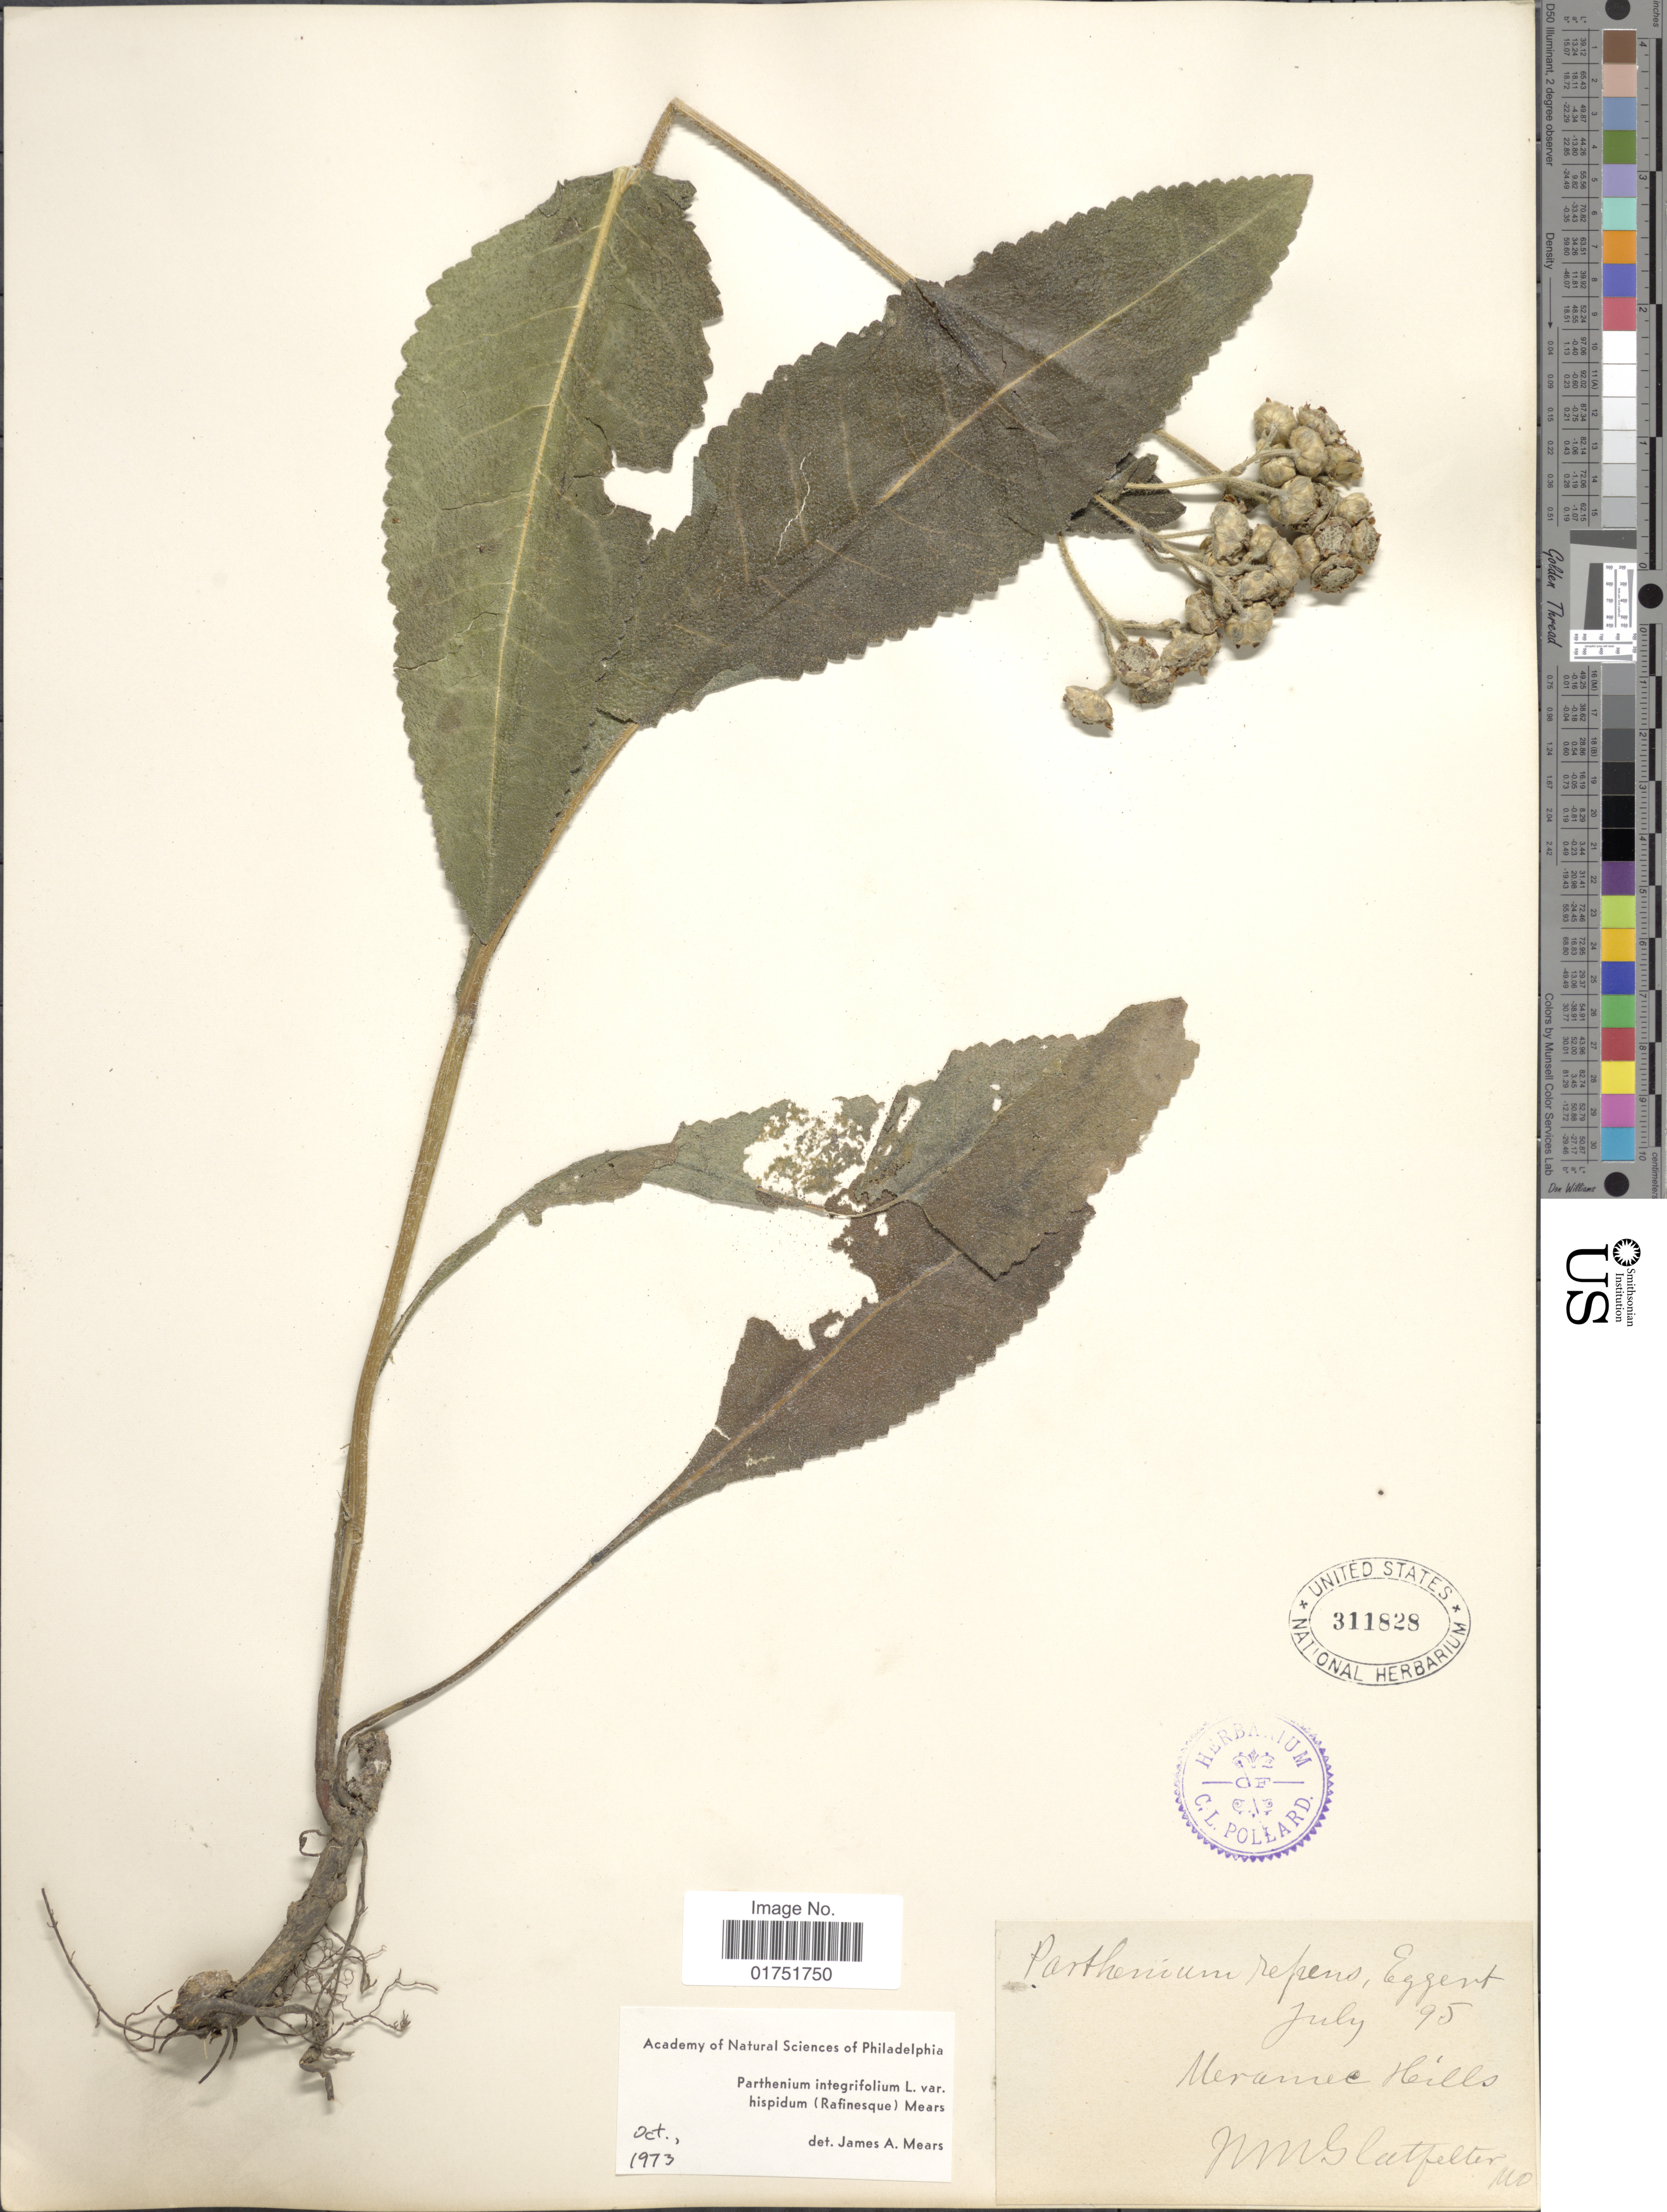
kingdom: Plantae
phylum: Tracheophyta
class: Magnoliopsida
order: Asterales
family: Asteraceae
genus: Parthenium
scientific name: Parthenium hispidum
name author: Raf.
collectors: N. M. Glatfelter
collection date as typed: Transcribed d/m/y: /7/95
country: United States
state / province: Missouri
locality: Meramec Hills, Mo.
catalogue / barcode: US 311828